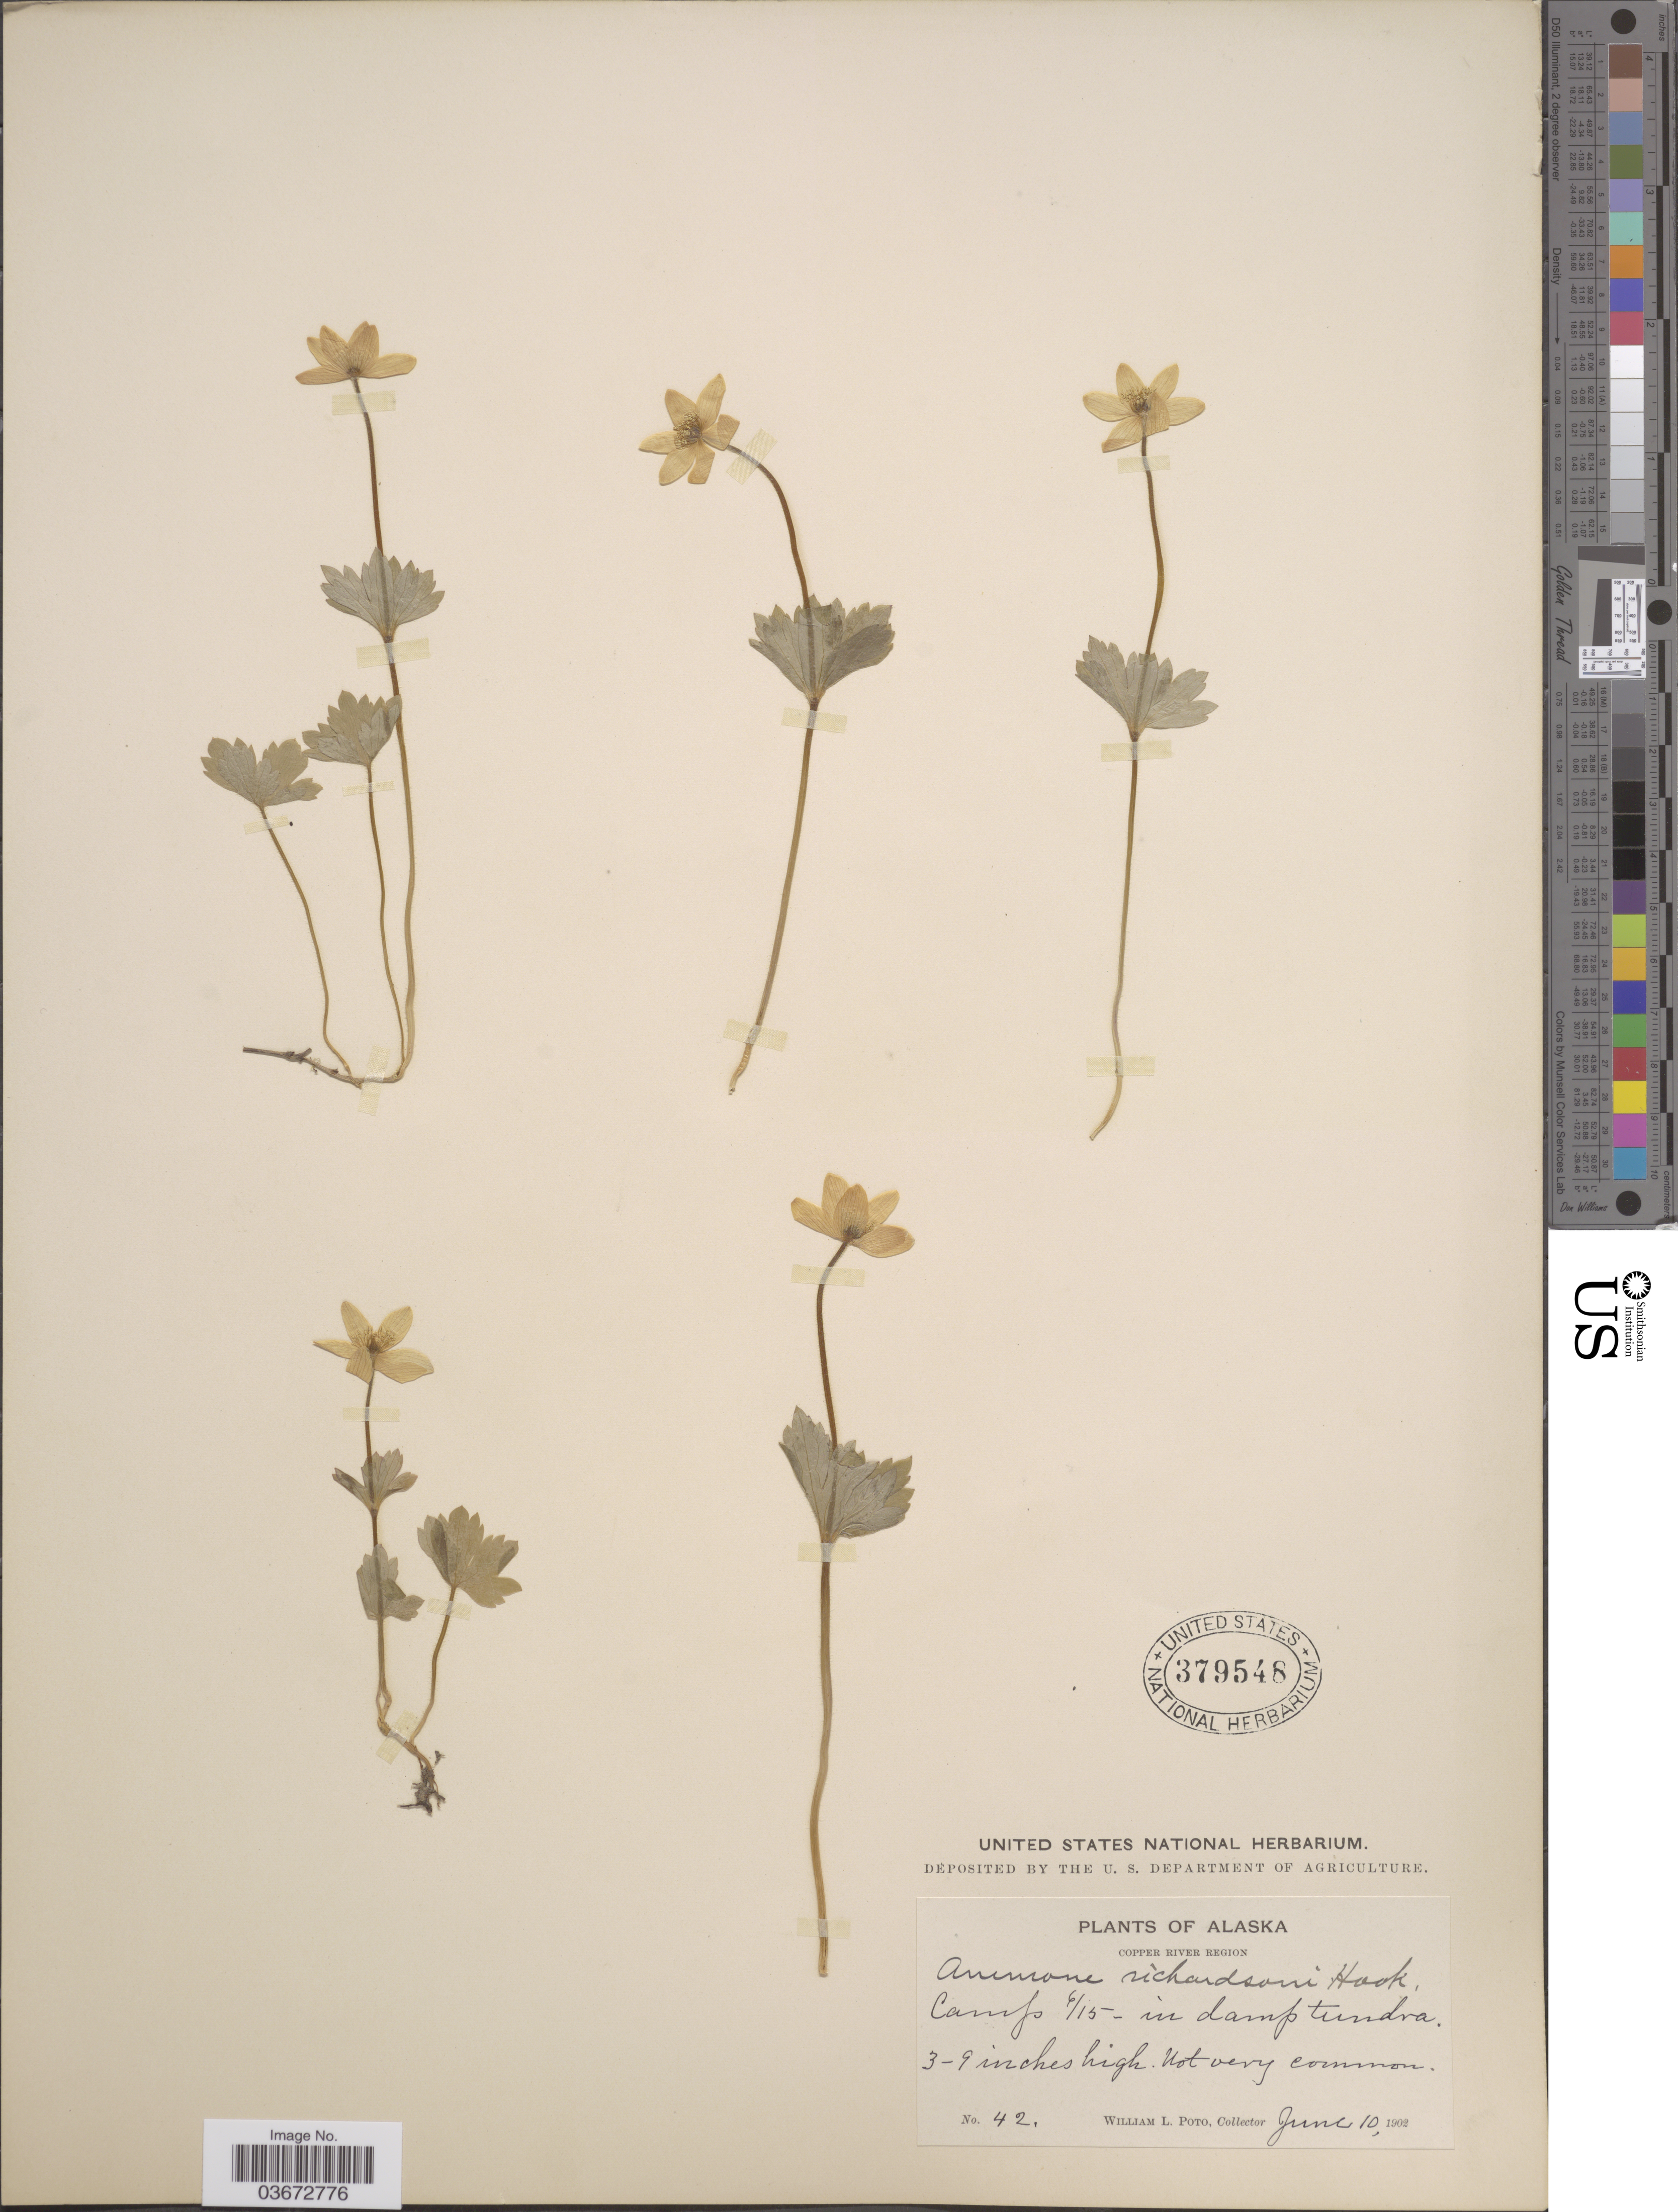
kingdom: Plantae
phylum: Tracheophyta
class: Magnoliopsida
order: Ranunculales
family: Ranunculaceae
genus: Anemone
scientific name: Anemone richardsonii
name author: Hook.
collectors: W. Poto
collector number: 42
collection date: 1902-06-10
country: United States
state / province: Alaska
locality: Copper River Region. Camp 6/15 - in damp tundra.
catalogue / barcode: US 379548